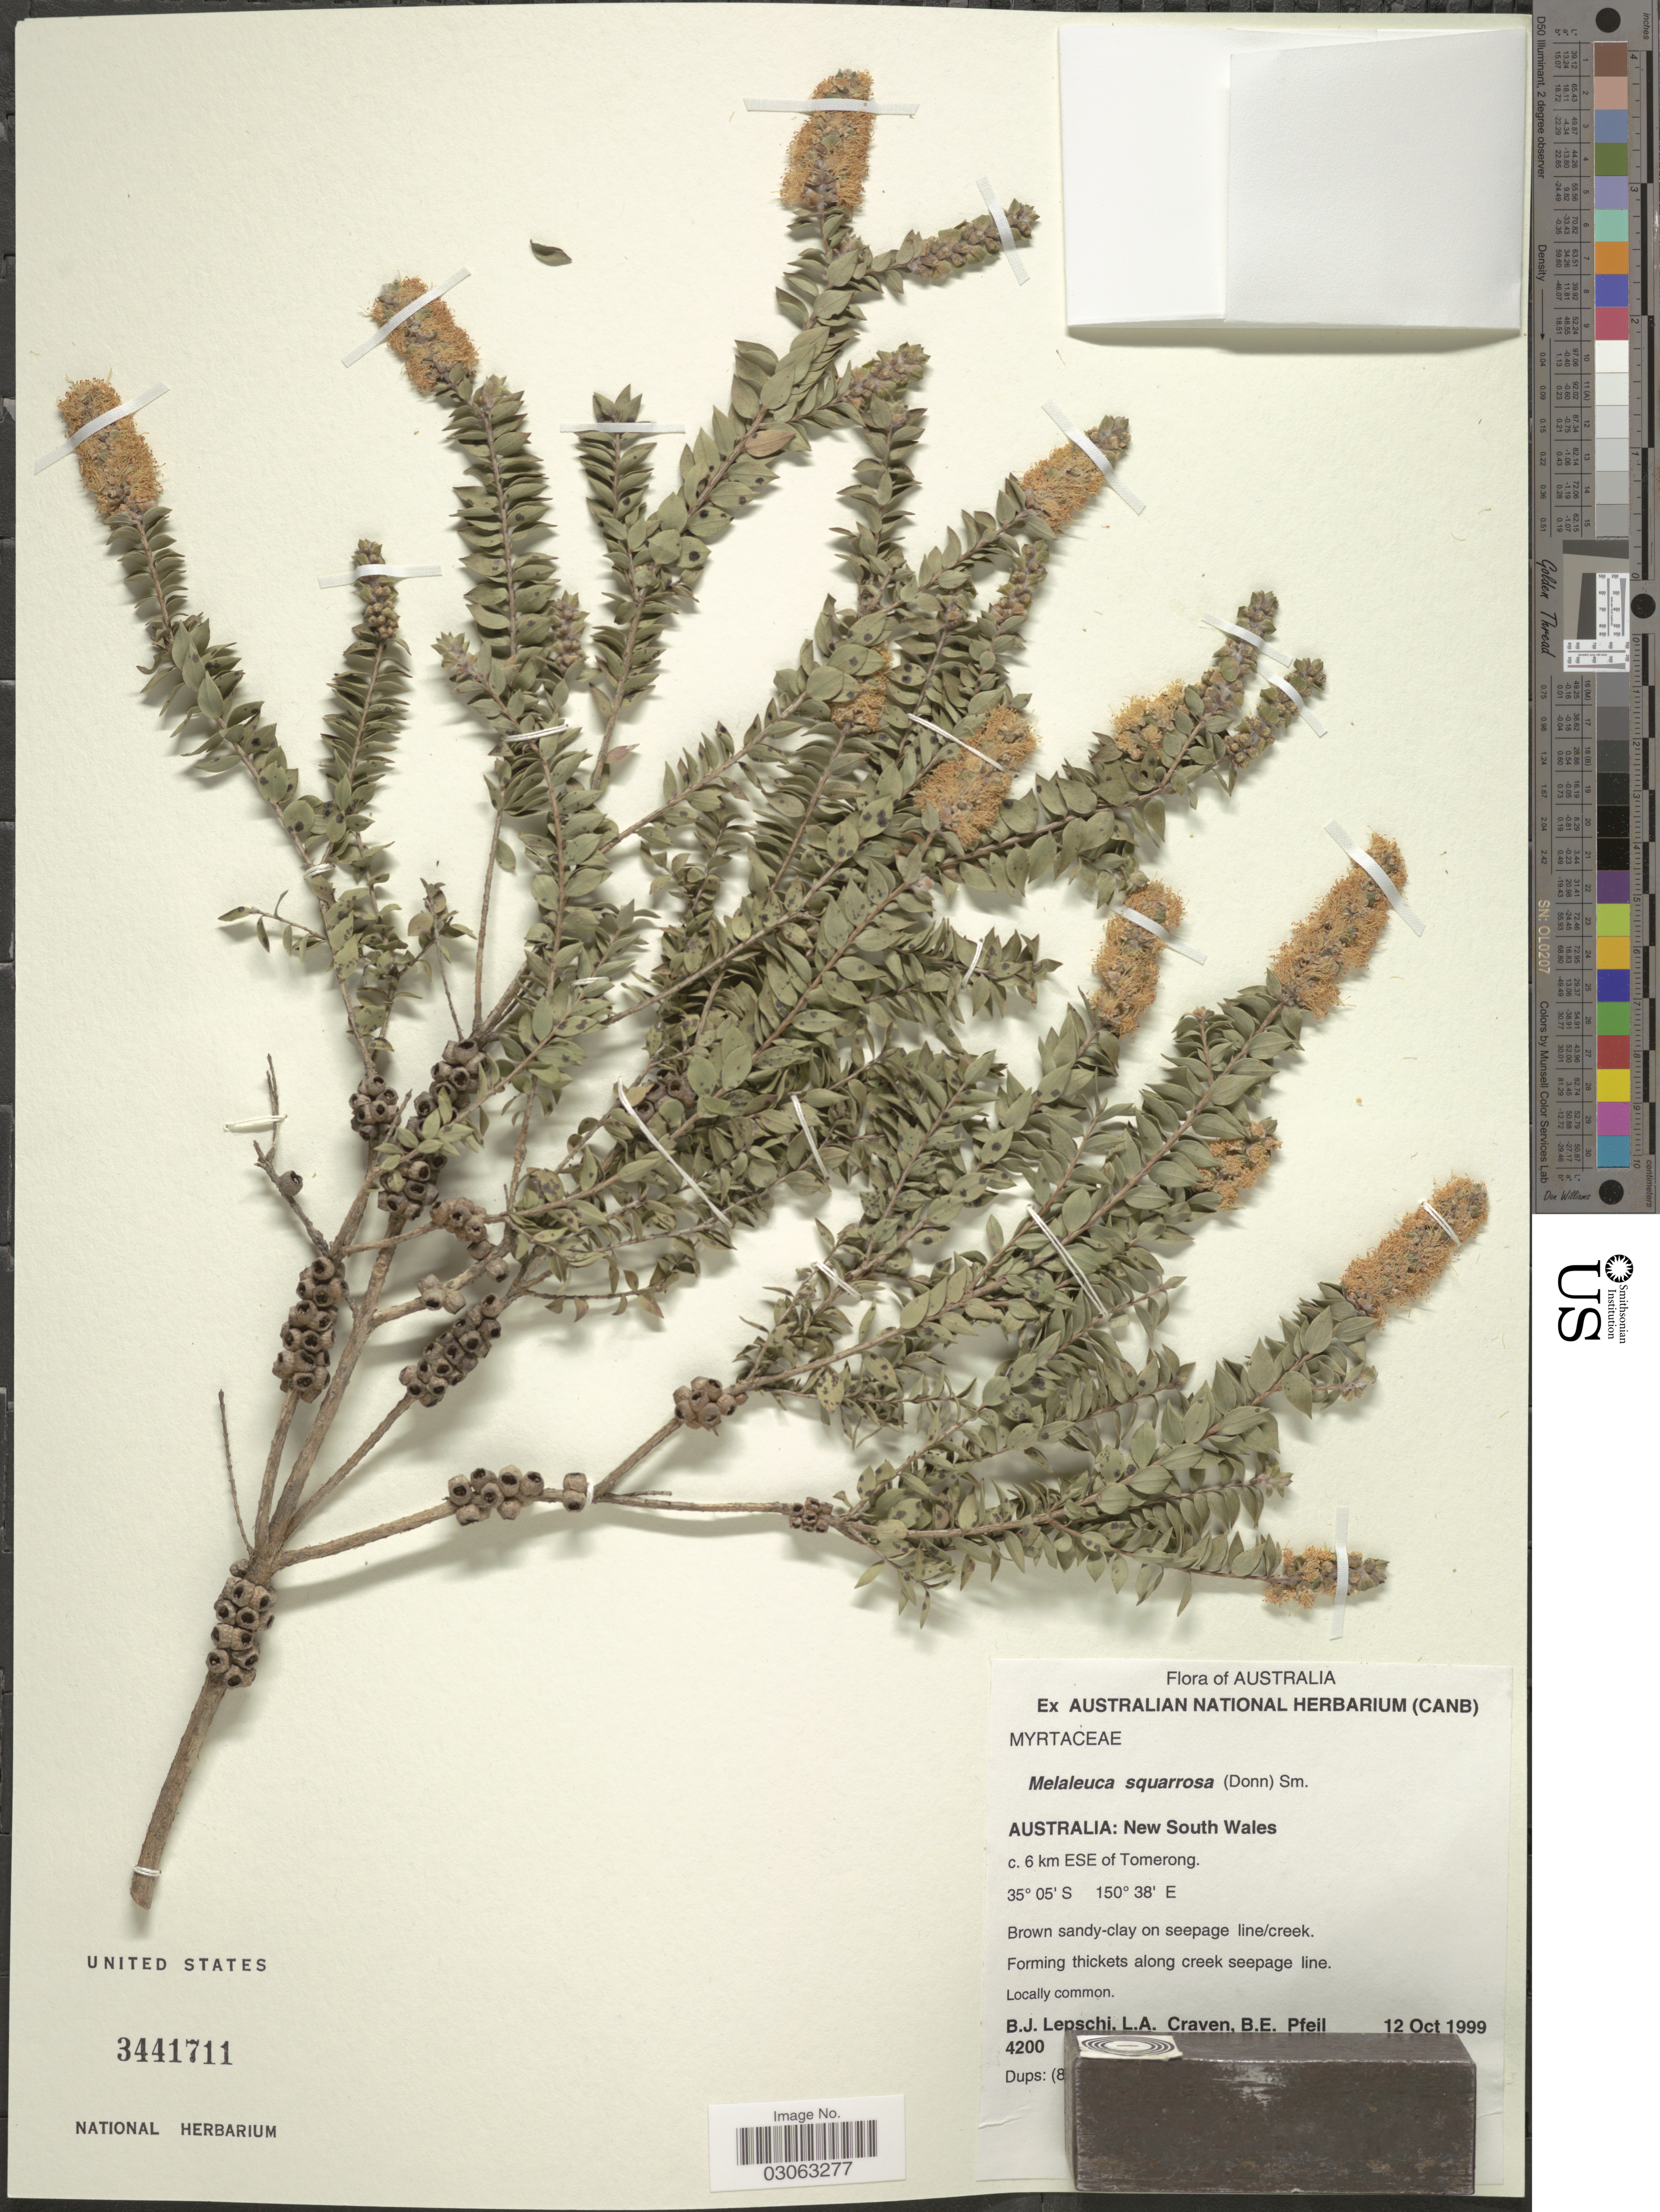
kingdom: Plantae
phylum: Tracheophyta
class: Magnoliopsida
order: Myrtales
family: Myrtaceae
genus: Melaleuca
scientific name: Melaleuca squarrosa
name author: Sm.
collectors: B. Lepschi, L. A. Craven & B. Pfeil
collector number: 4200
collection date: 1999-10-12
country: Australia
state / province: New South Wales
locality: C. 6 km ESE on Tomerong.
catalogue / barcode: US 3441711